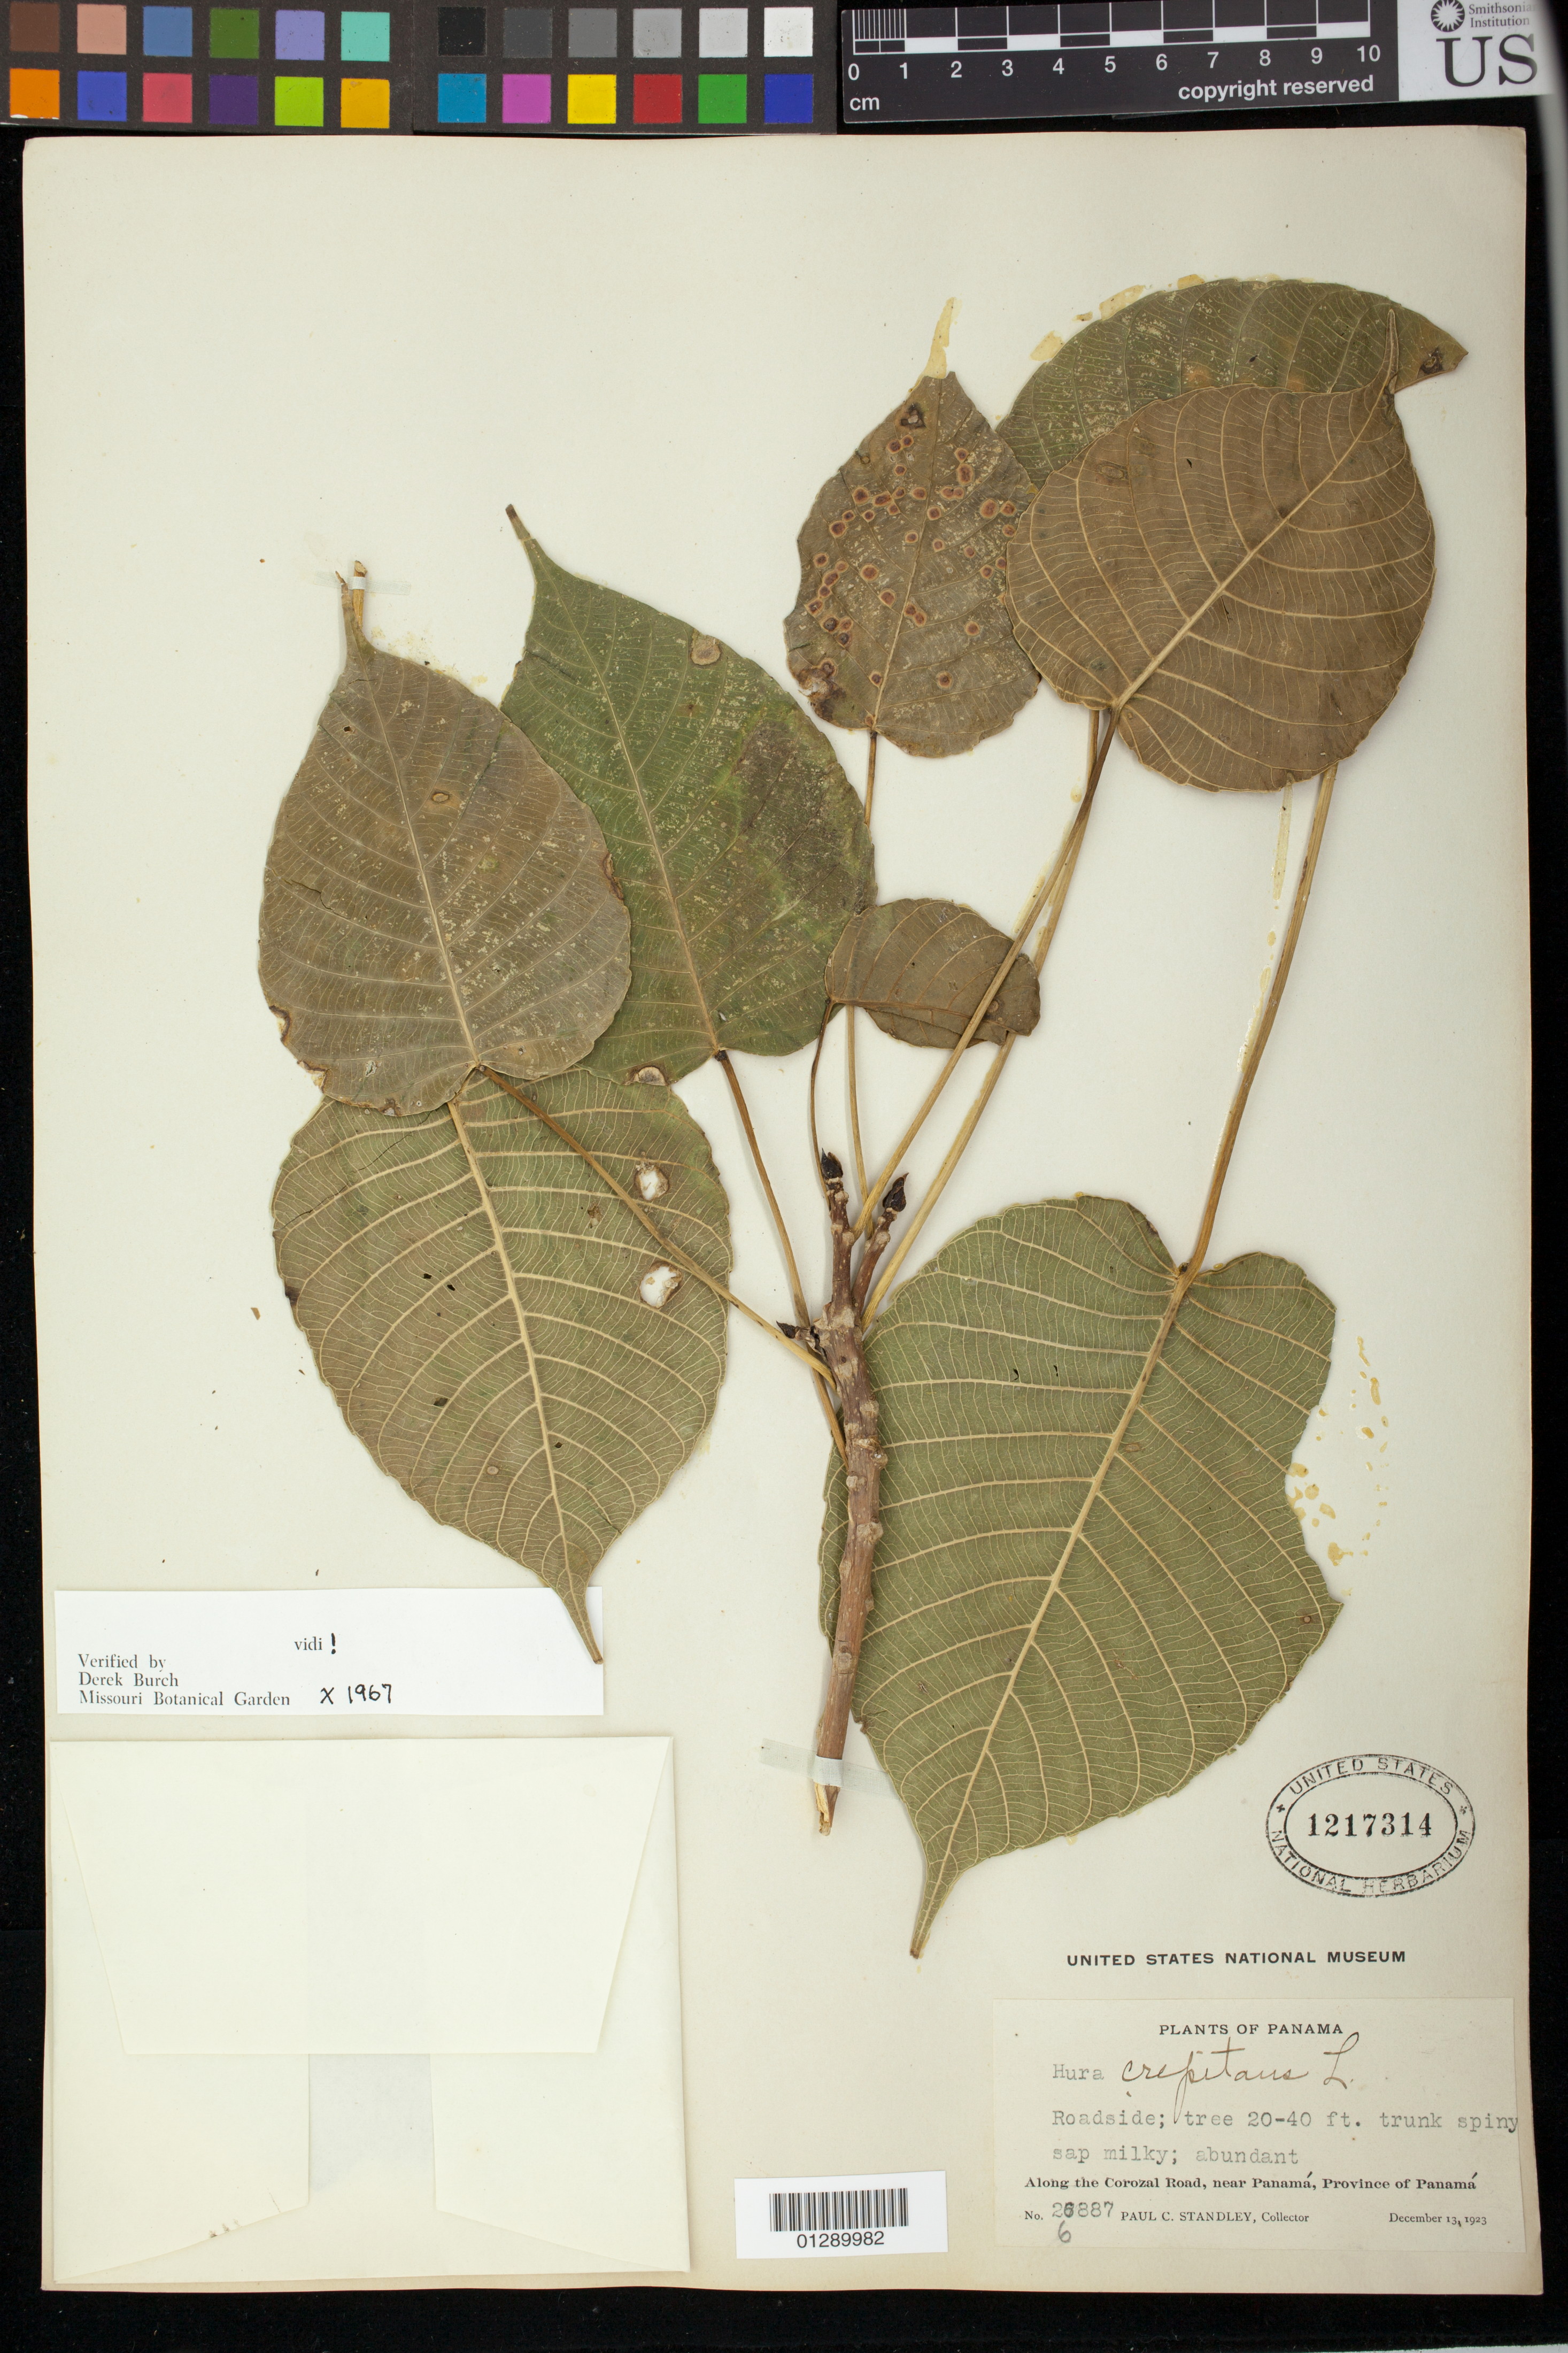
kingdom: Plantae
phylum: Tracheophyta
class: Magnoliopsida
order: Malpighiales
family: Euphorbiaceae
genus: Hura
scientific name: Hura crepitans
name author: L.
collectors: P. C. Standley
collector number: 26887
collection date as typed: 13 Dec 1923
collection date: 1923-12-13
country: Panama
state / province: Panamá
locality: Along the Corozal Road, near Panama.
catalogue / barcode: US 1217314